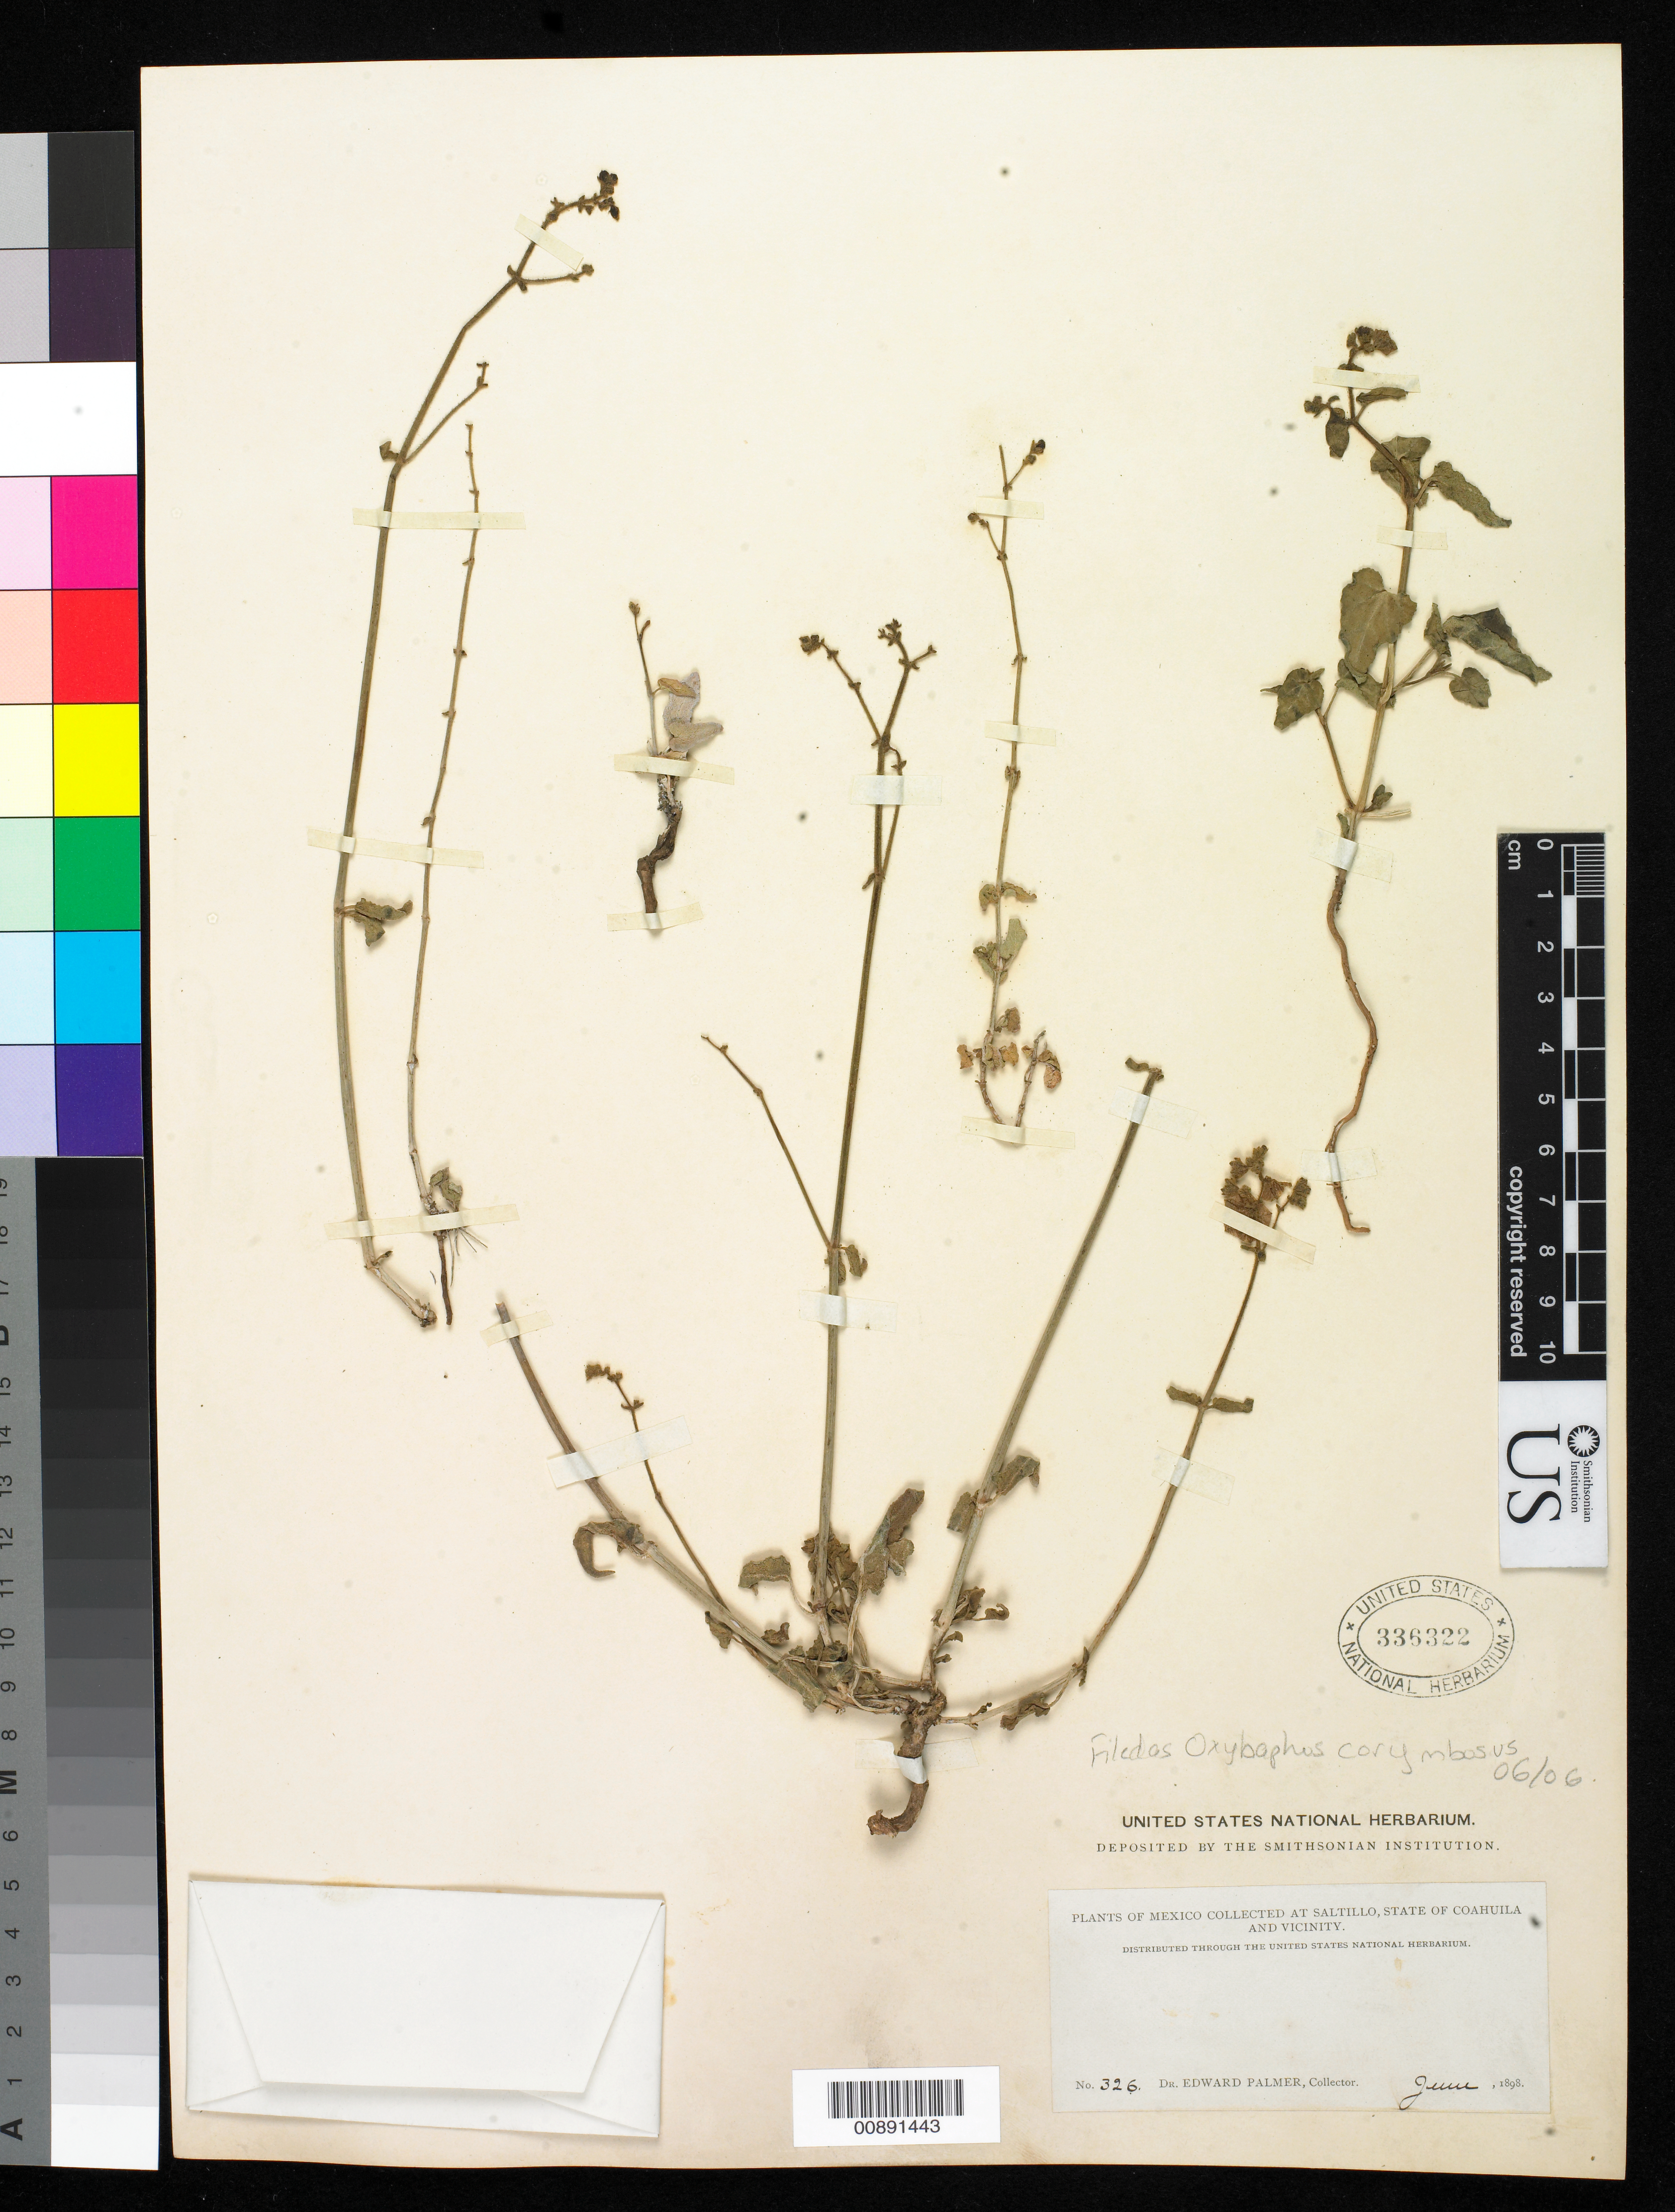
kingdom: Plantae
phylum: Tracheophyta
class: Magnoliopsida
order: Caryophyllales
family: Nyctaginaceae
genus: Mirabilis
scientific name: Mirabilis glabrifolia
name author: (Ort.) I.M. Johnst.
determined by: Strong, Mark T., (BOT), Smithsonian Institution - National Museum of Natural History (UNITED STATES)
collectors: E. Palmer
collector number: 326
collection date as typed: Jun 1898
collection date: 1898-06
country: Mexico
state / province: Coahuila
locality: Saltillo, Coahuila and vicinity.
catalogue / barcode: US 336322